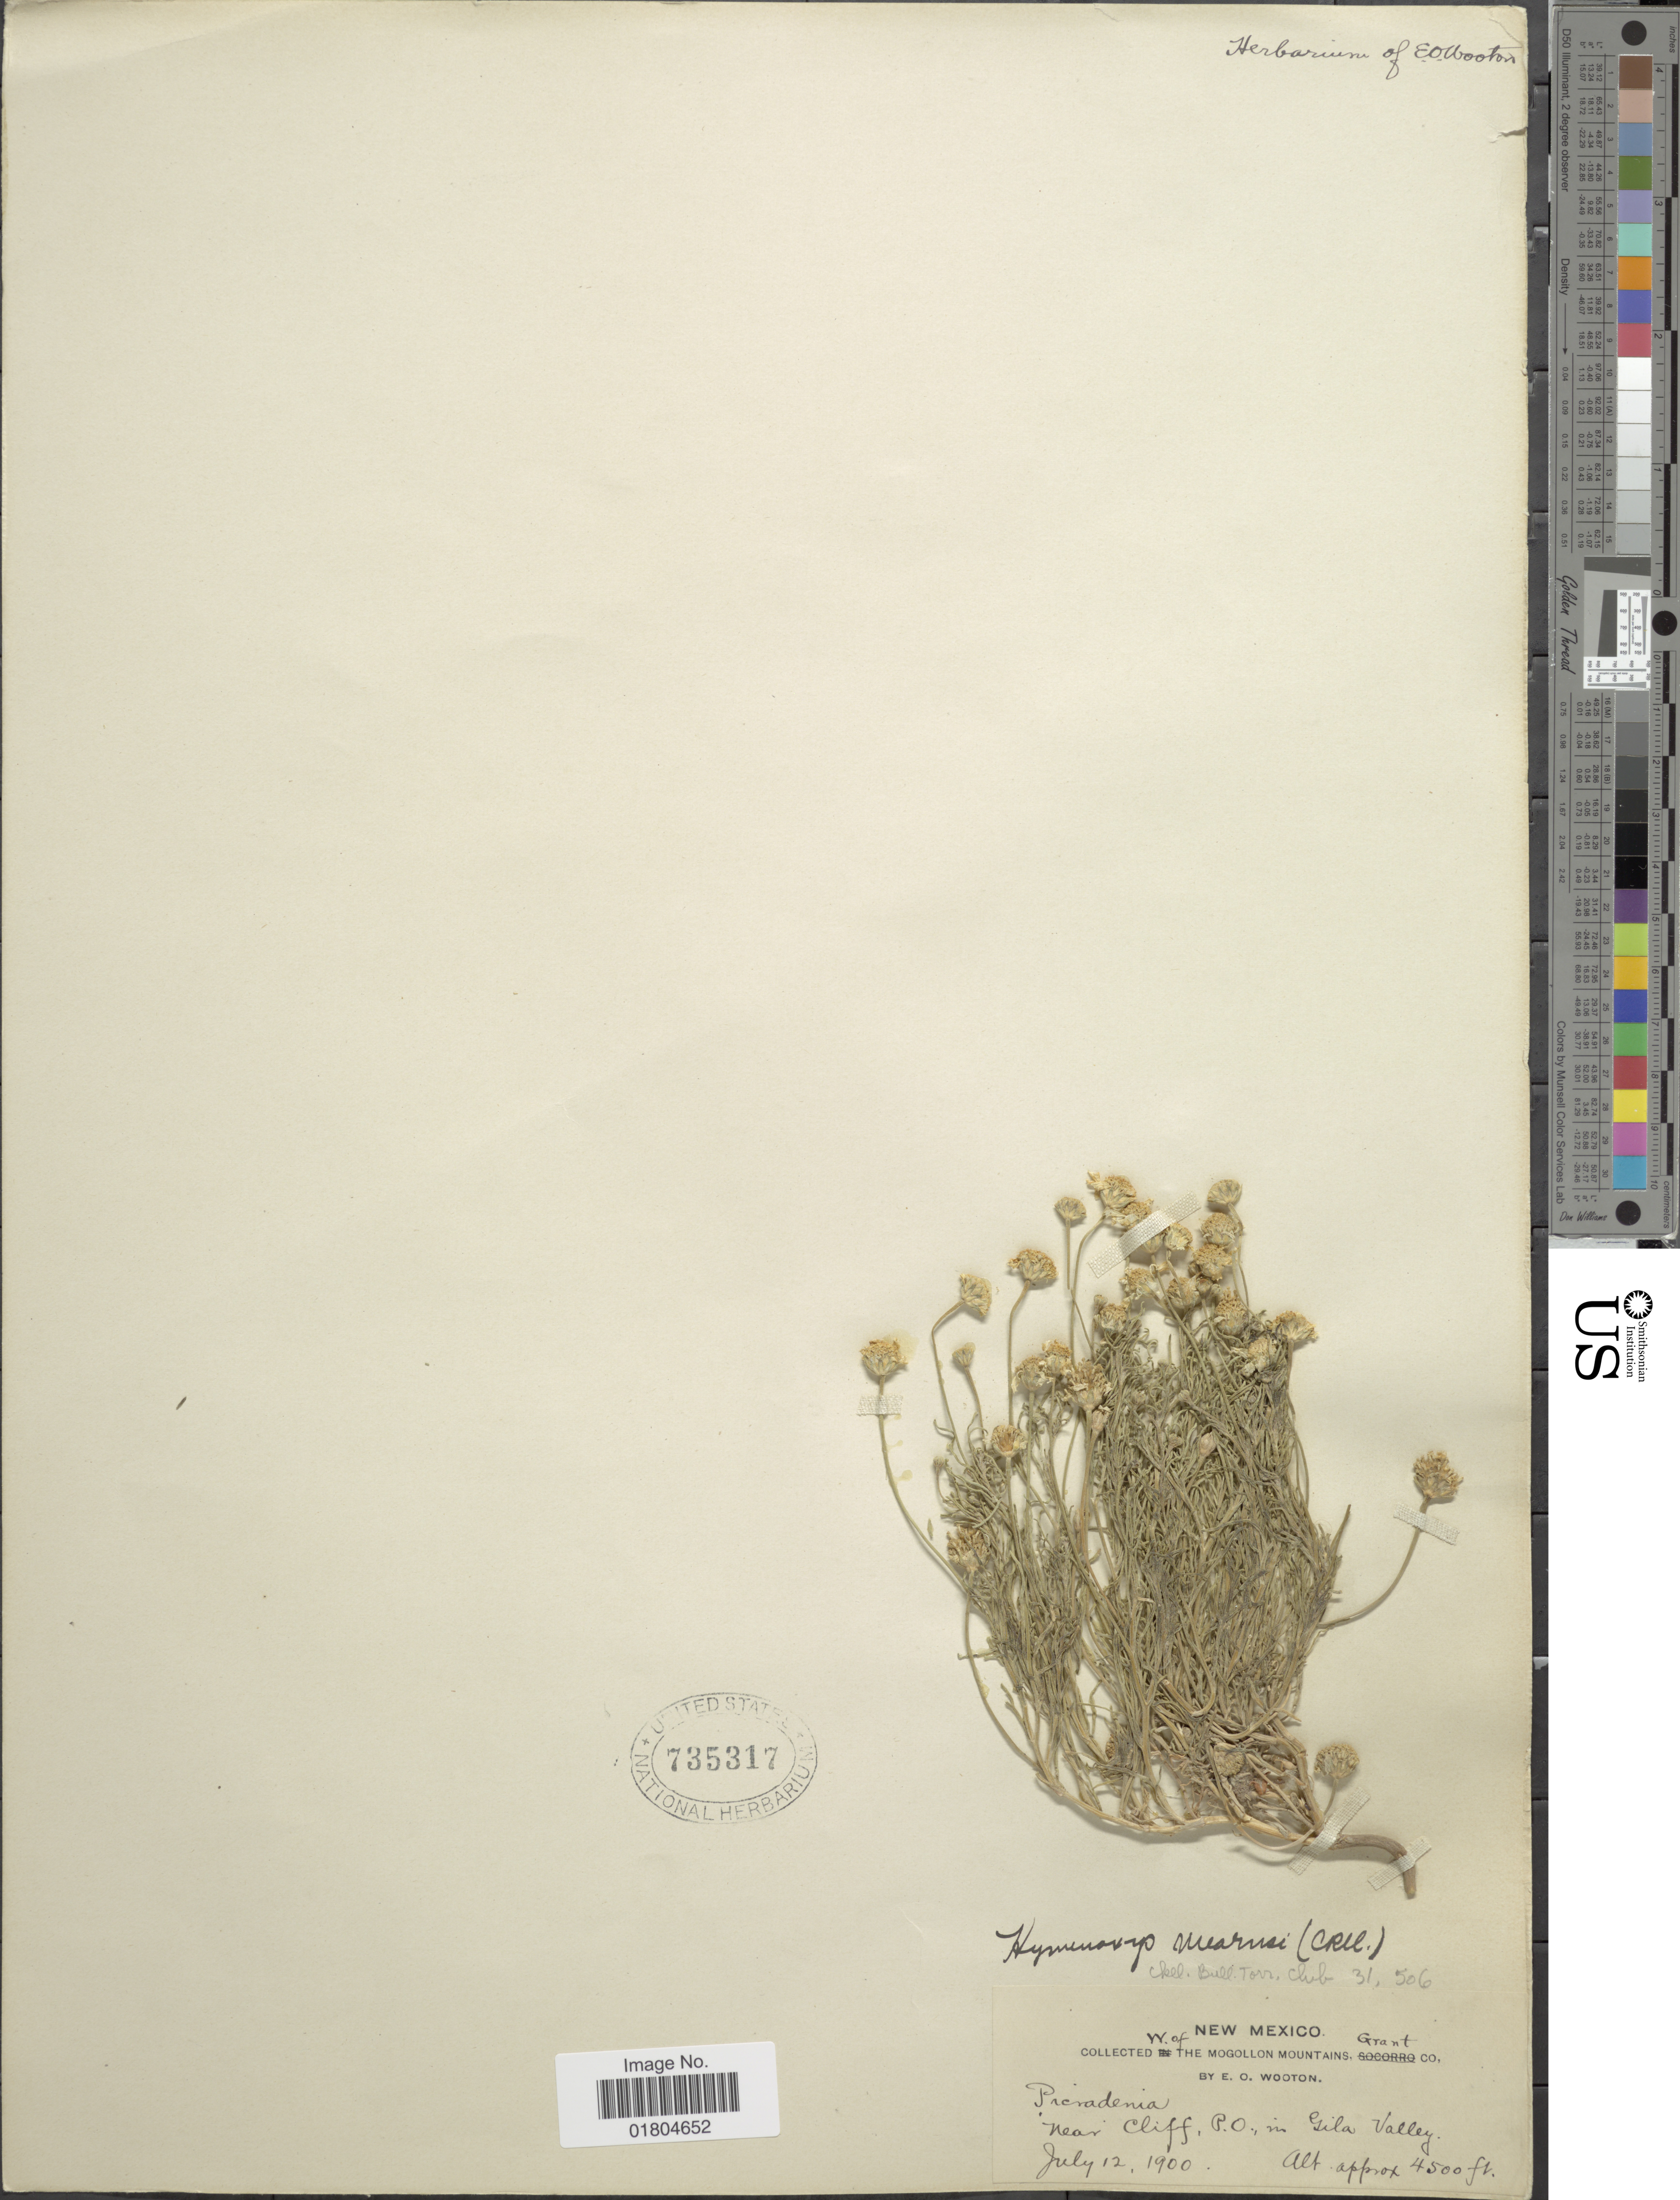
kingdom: Plantae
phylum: Tracheophyta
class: Magnoliopsida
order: Asterales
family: Asteraceae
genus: Hymenoxys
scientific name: Hymenoxys odorata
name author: DC.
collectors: E. O. Wooton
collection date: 1900-07-12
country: United States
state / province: New Mexico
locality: W. of the Mogollon Mountains, Grant Co. near cliff, P.O., in Gila Valley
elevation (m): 1372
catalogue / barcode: US 735317